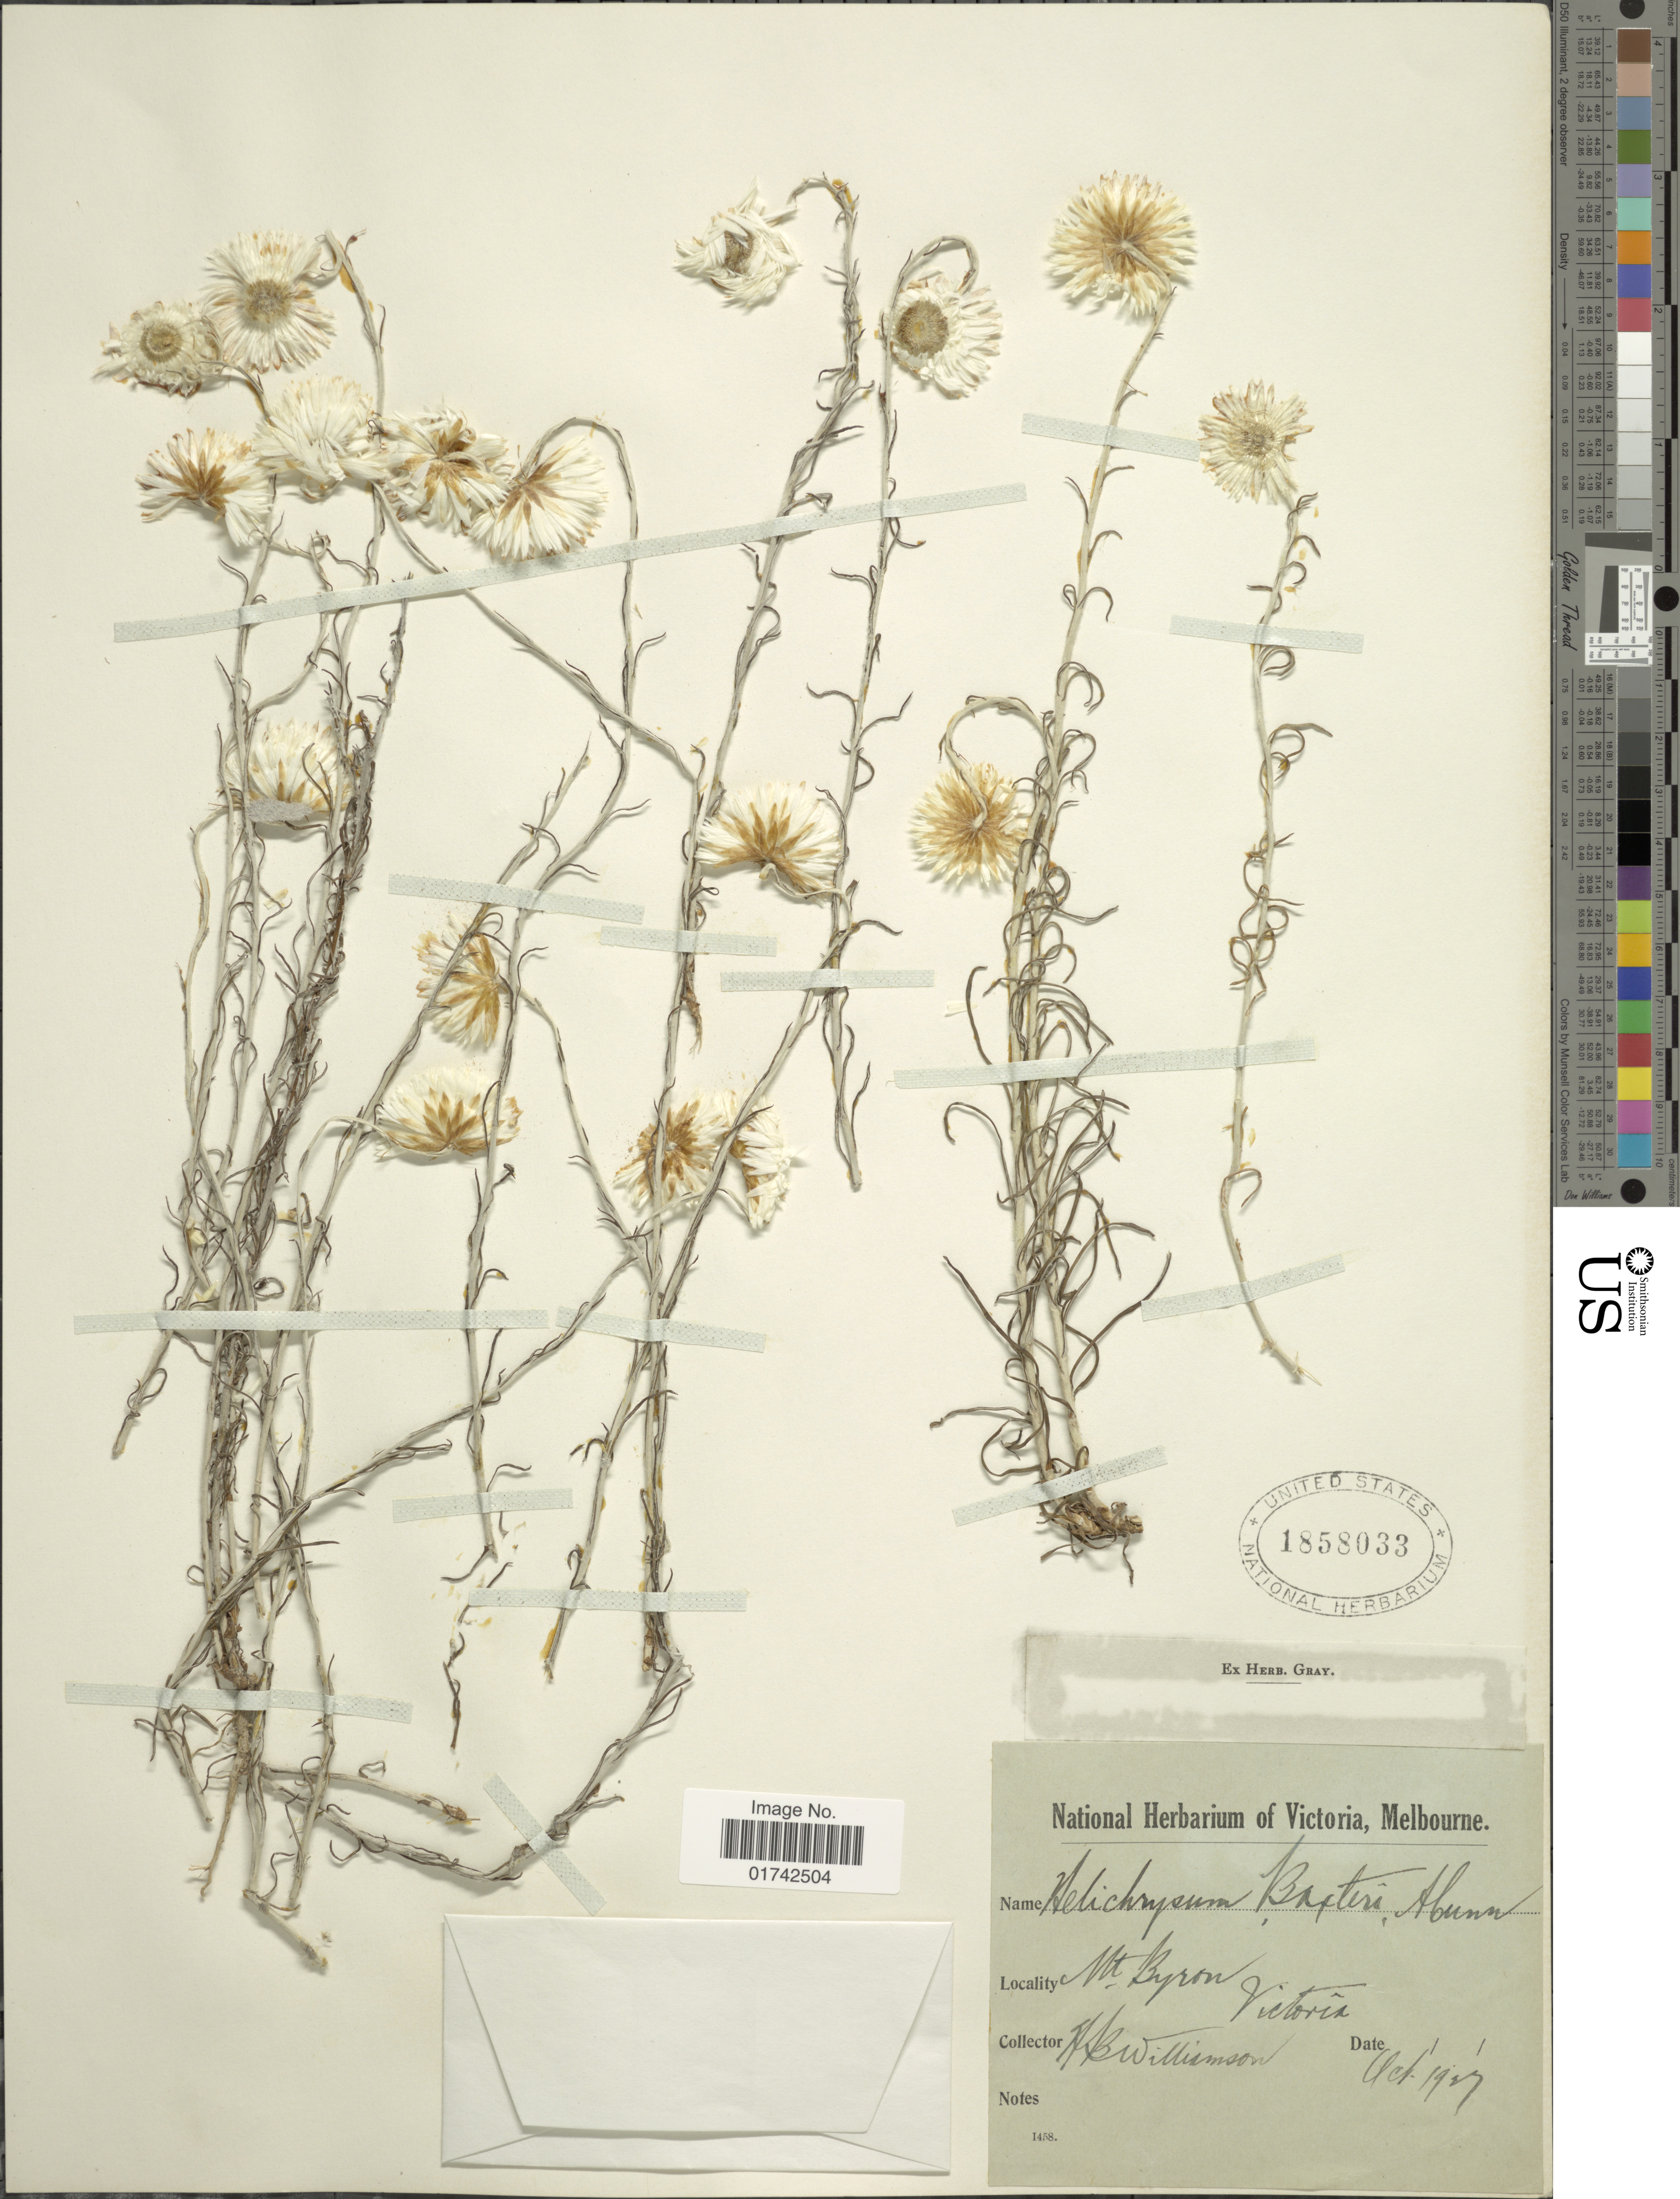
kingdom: Plantae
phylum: Tracheophyta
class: Magnoliopsida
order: Asterales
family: Asteraceae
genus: Helichrysum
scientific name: Helichrysum baxteri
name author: A. Cunn. ex DC.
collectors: H. Williamson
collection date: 1927-10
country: Australia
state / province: Victoria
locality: Mt. Byron. Victoria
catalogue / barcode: US 1858033